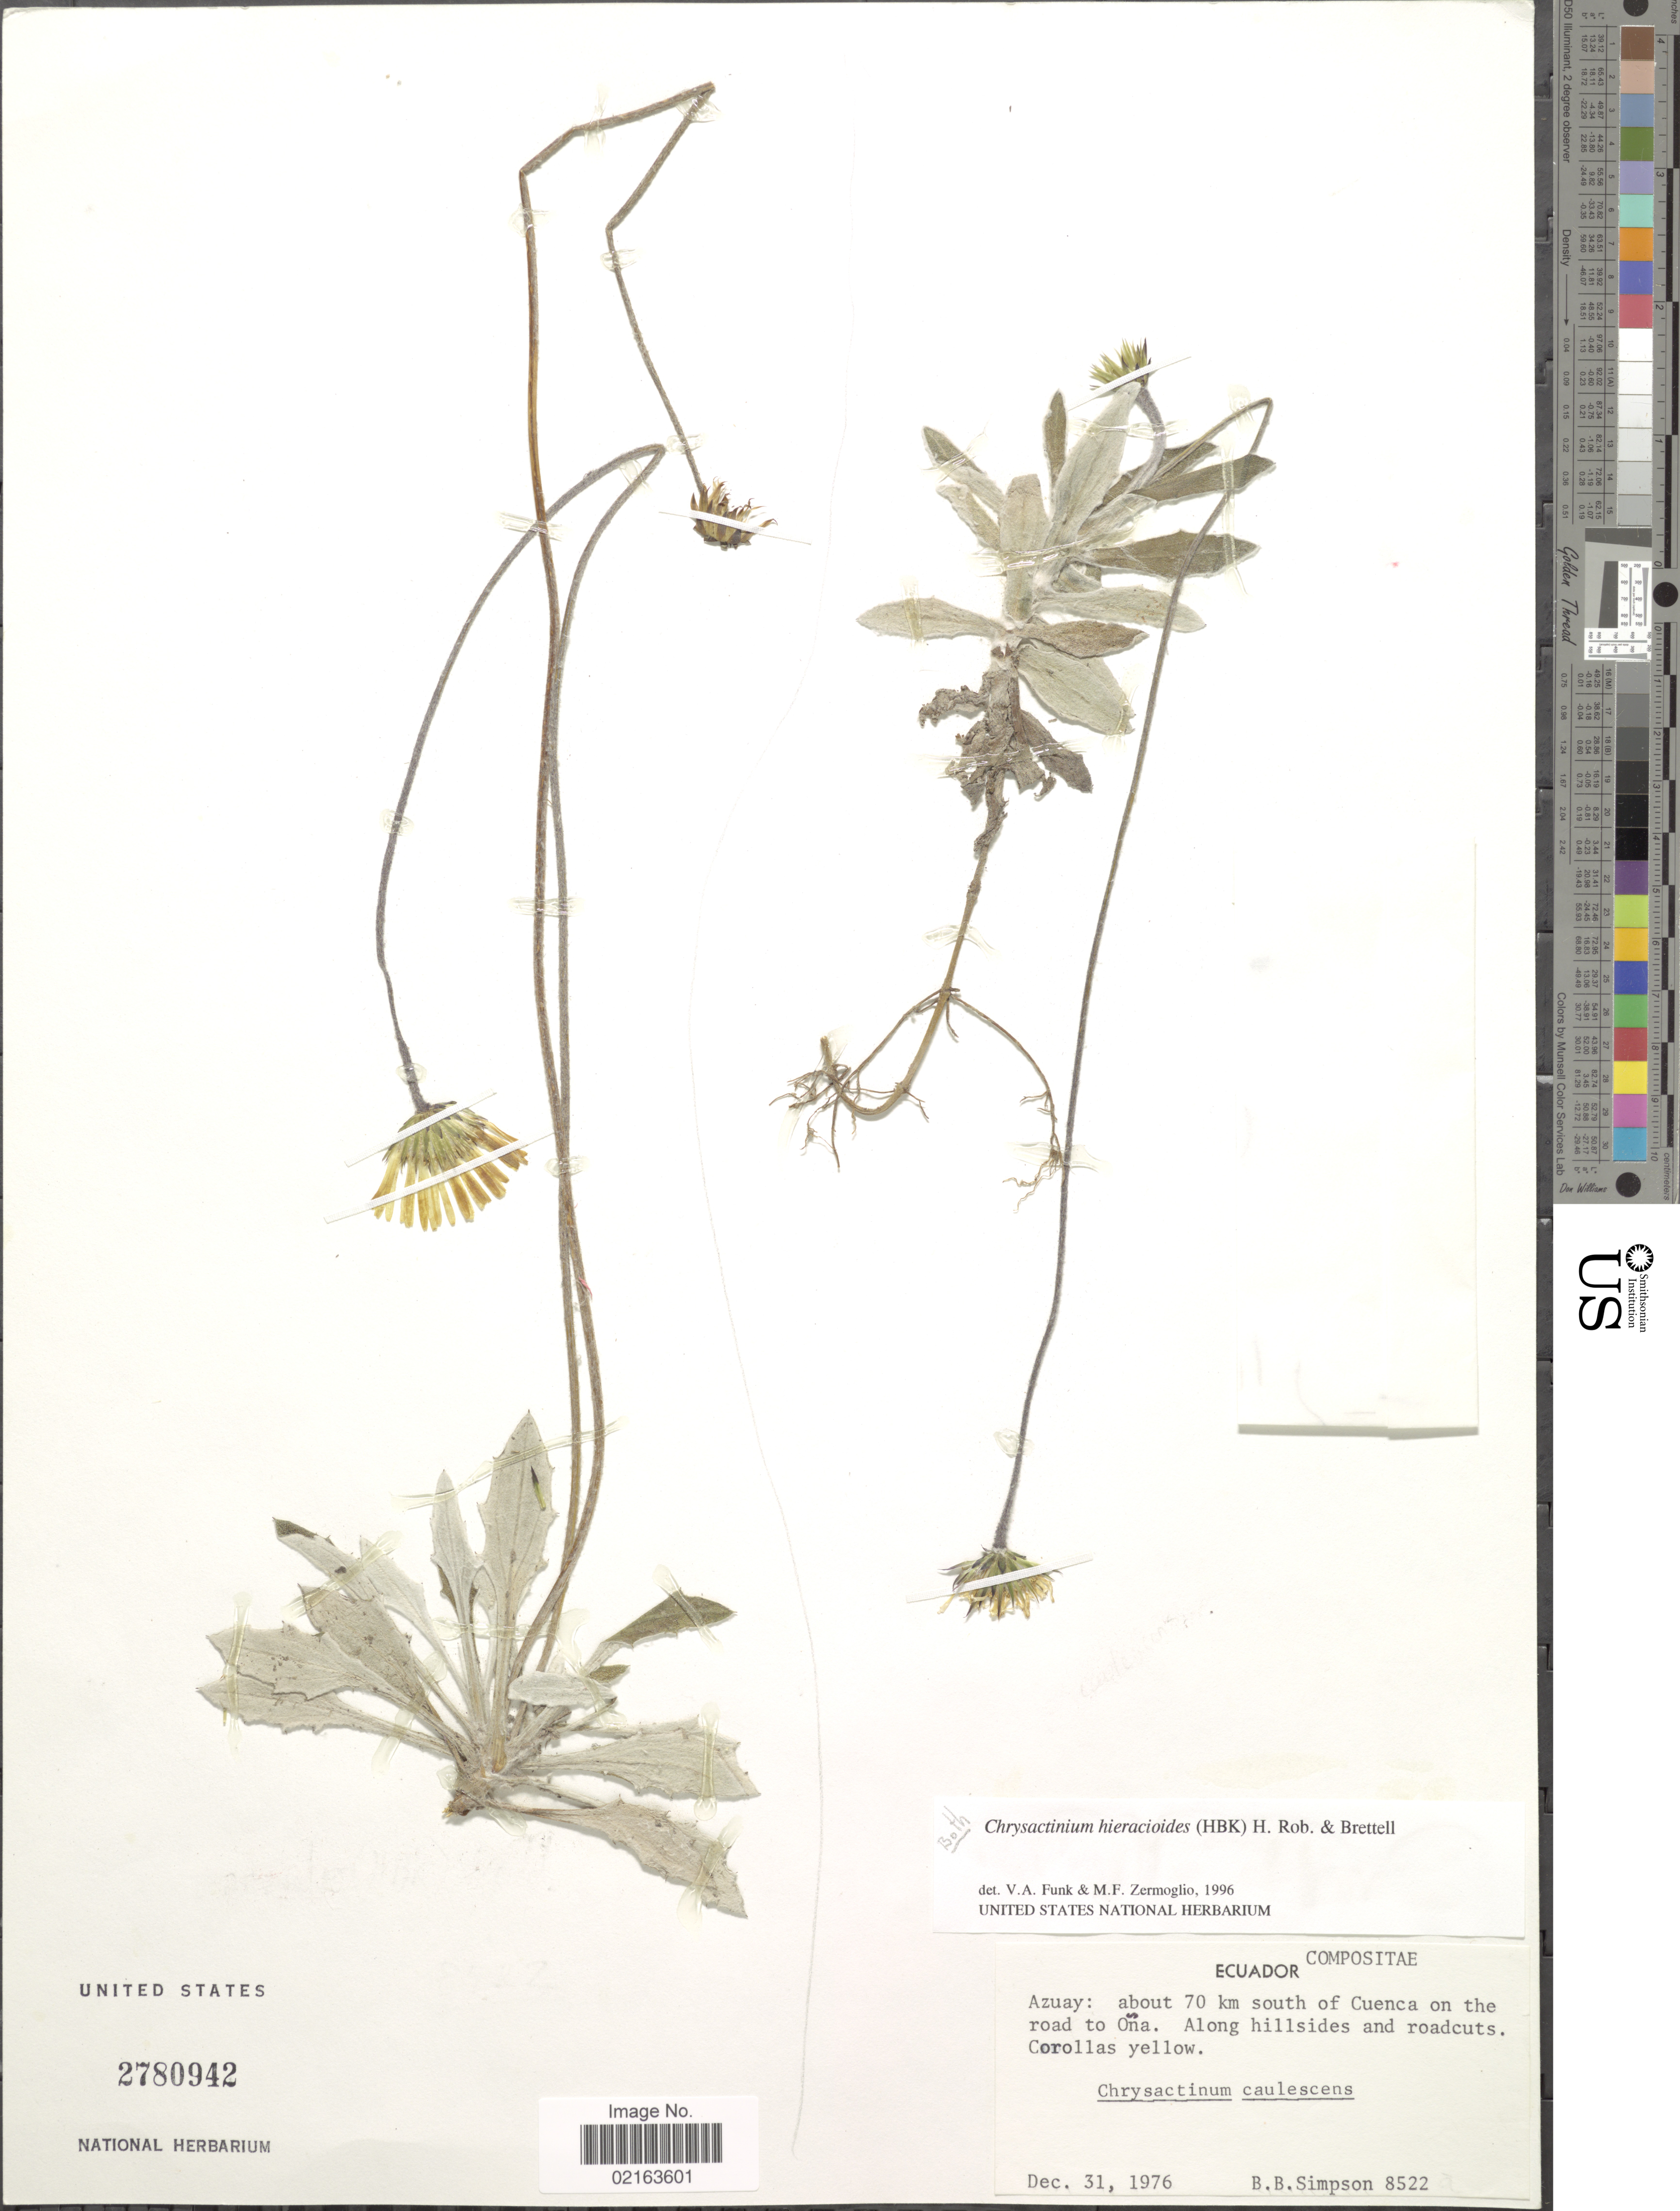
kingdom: Plantae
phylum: Tracheophyta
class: Magnoliopsida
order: Asterales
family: Asteraceae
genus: Chrysactinium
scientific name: Chrysactinium hieracioides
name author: (Kunth) H. Rob. & Brettell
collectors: B. B. Simpson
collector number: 8522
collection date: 1976-12-31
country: Ecuador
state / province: Azuay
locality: Azuady: about 70 km south of Cuenca on the road to Oña. Along hillsides and roadcuts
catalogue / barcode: US 2780942